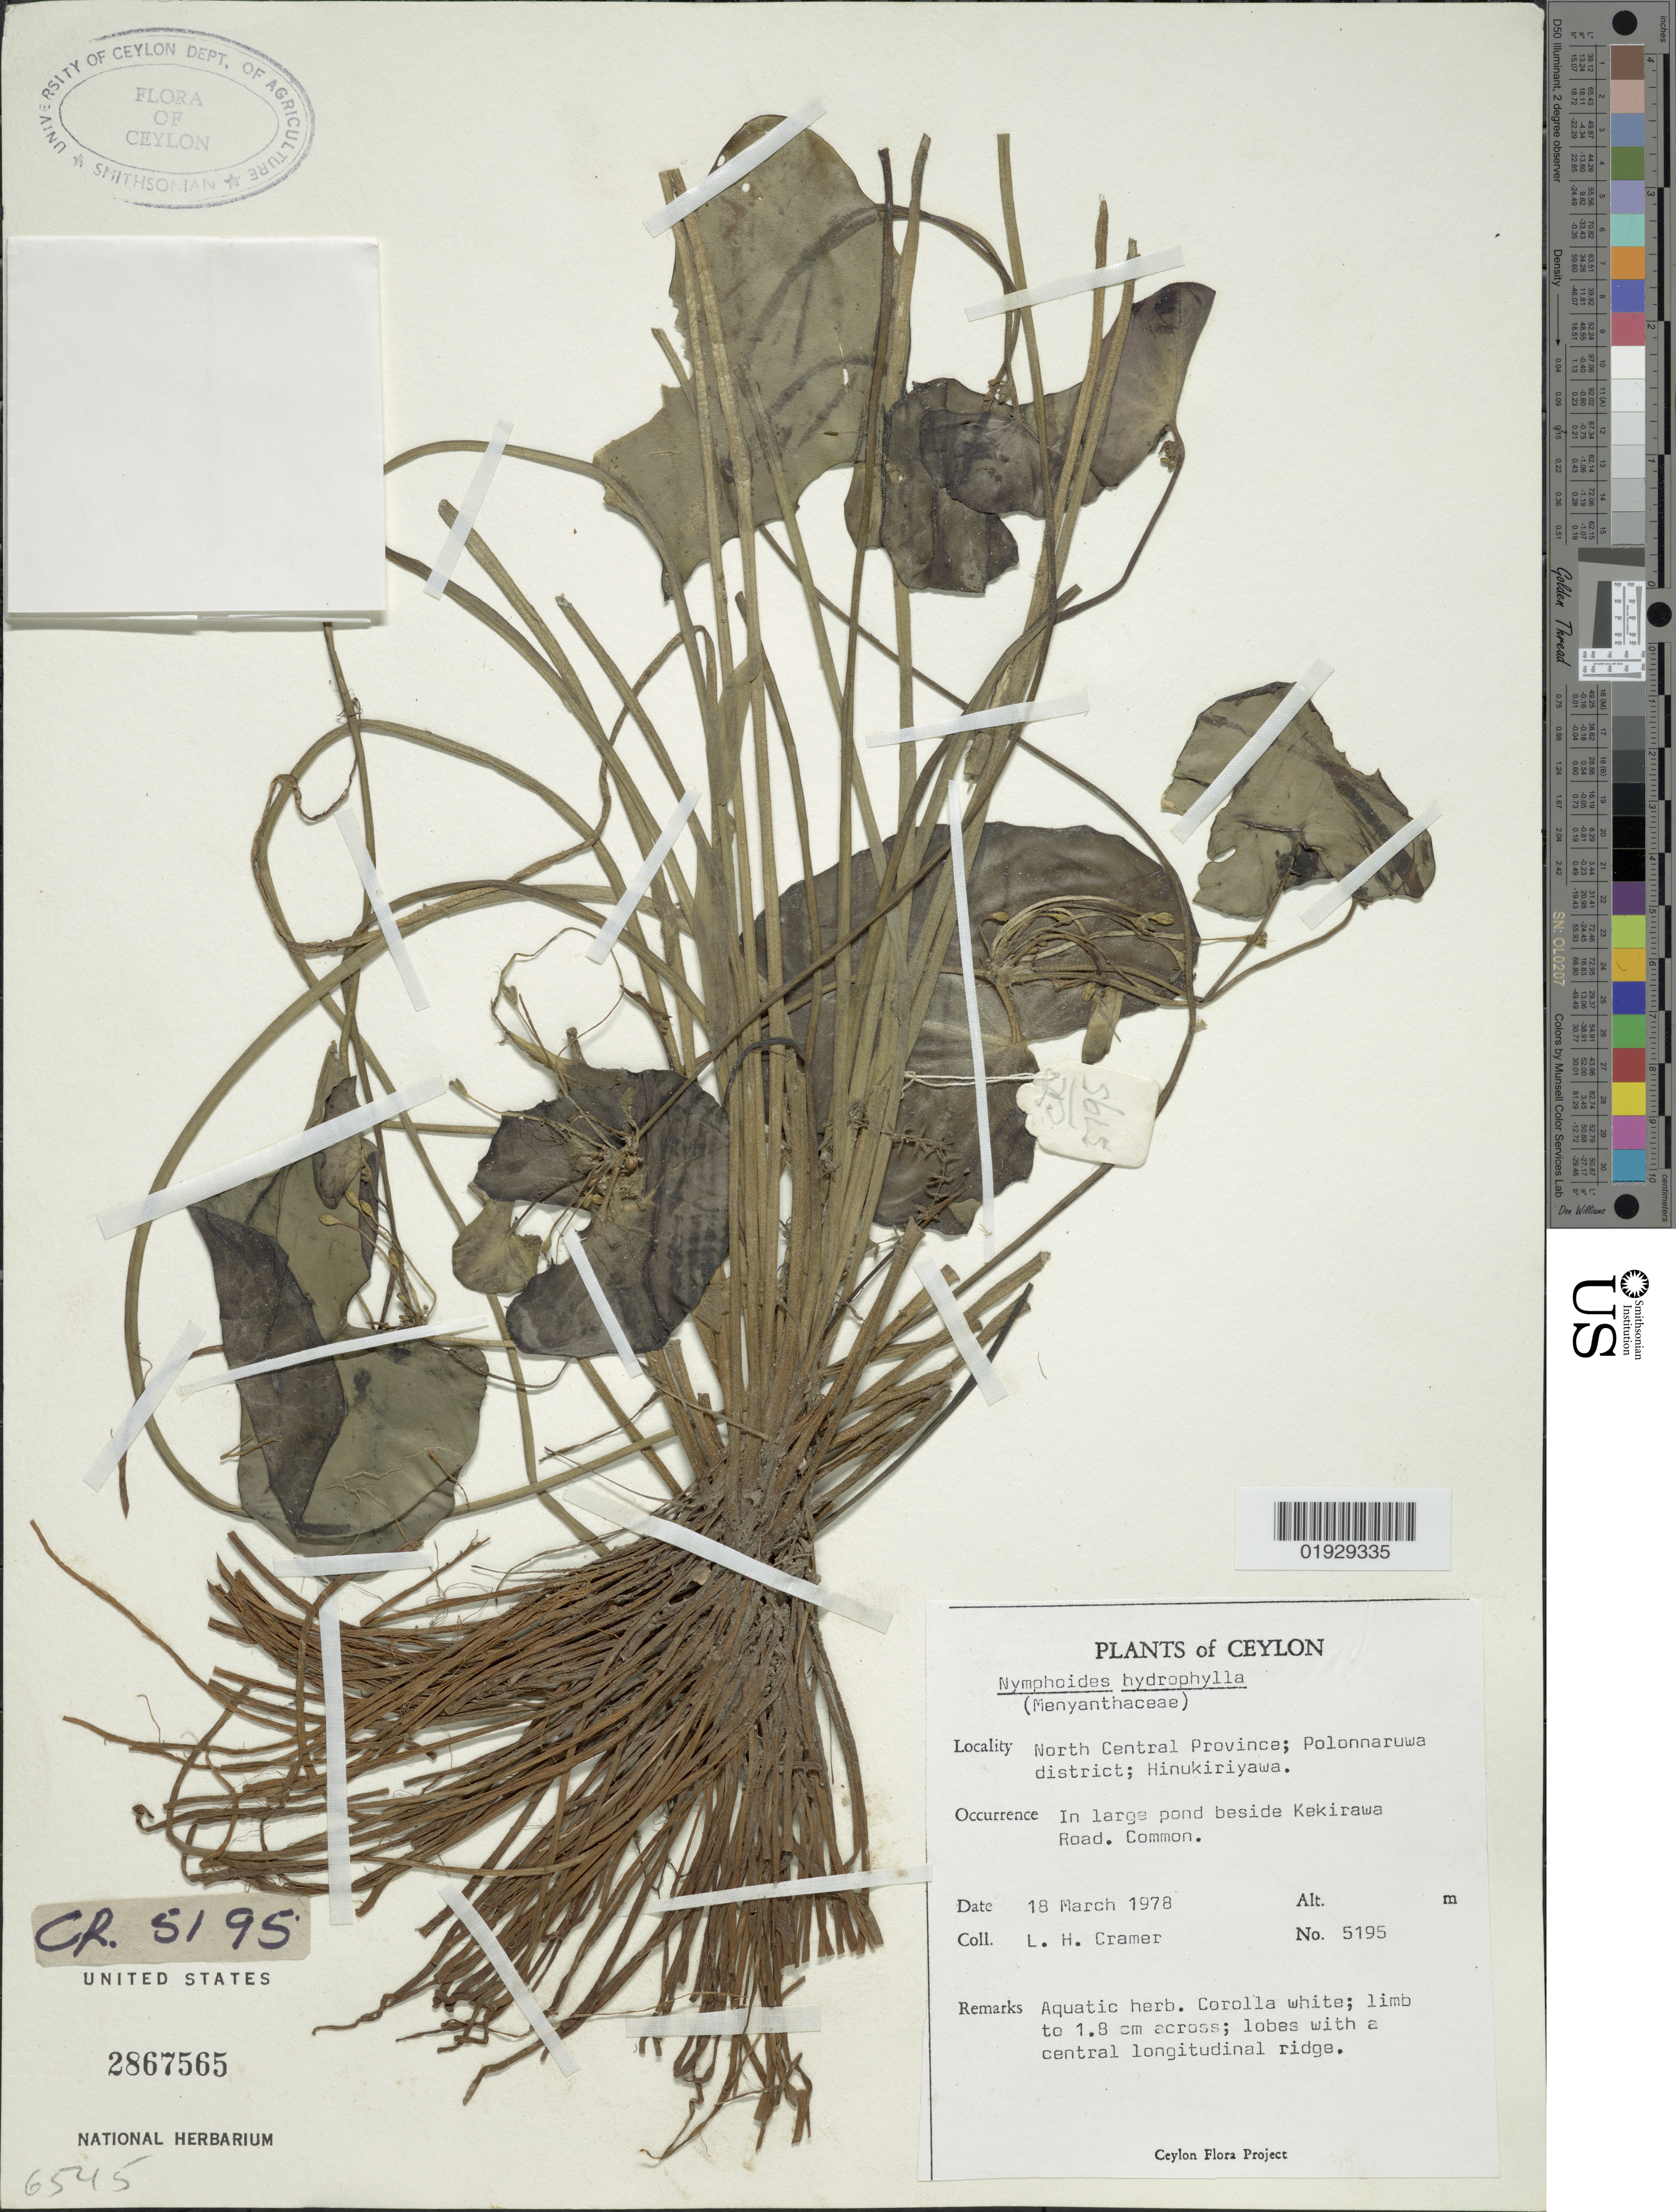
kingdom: Plantae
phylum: Tracheophyta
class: Magnoliopsida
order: Asterales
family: Menyanthaceae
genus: Nymphoides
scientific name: Nymphoides hydrophylla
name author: (Lour.) Kuntze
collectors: L. H. Cramer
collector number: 5195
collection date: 1978-03-18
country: Sri Lanka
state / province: North Central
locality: Ceylon. North Central Province; Polonnaruwa district; Hinukiriyawa. In large pond beside Kekirawa Road.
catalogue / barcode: US 2867565